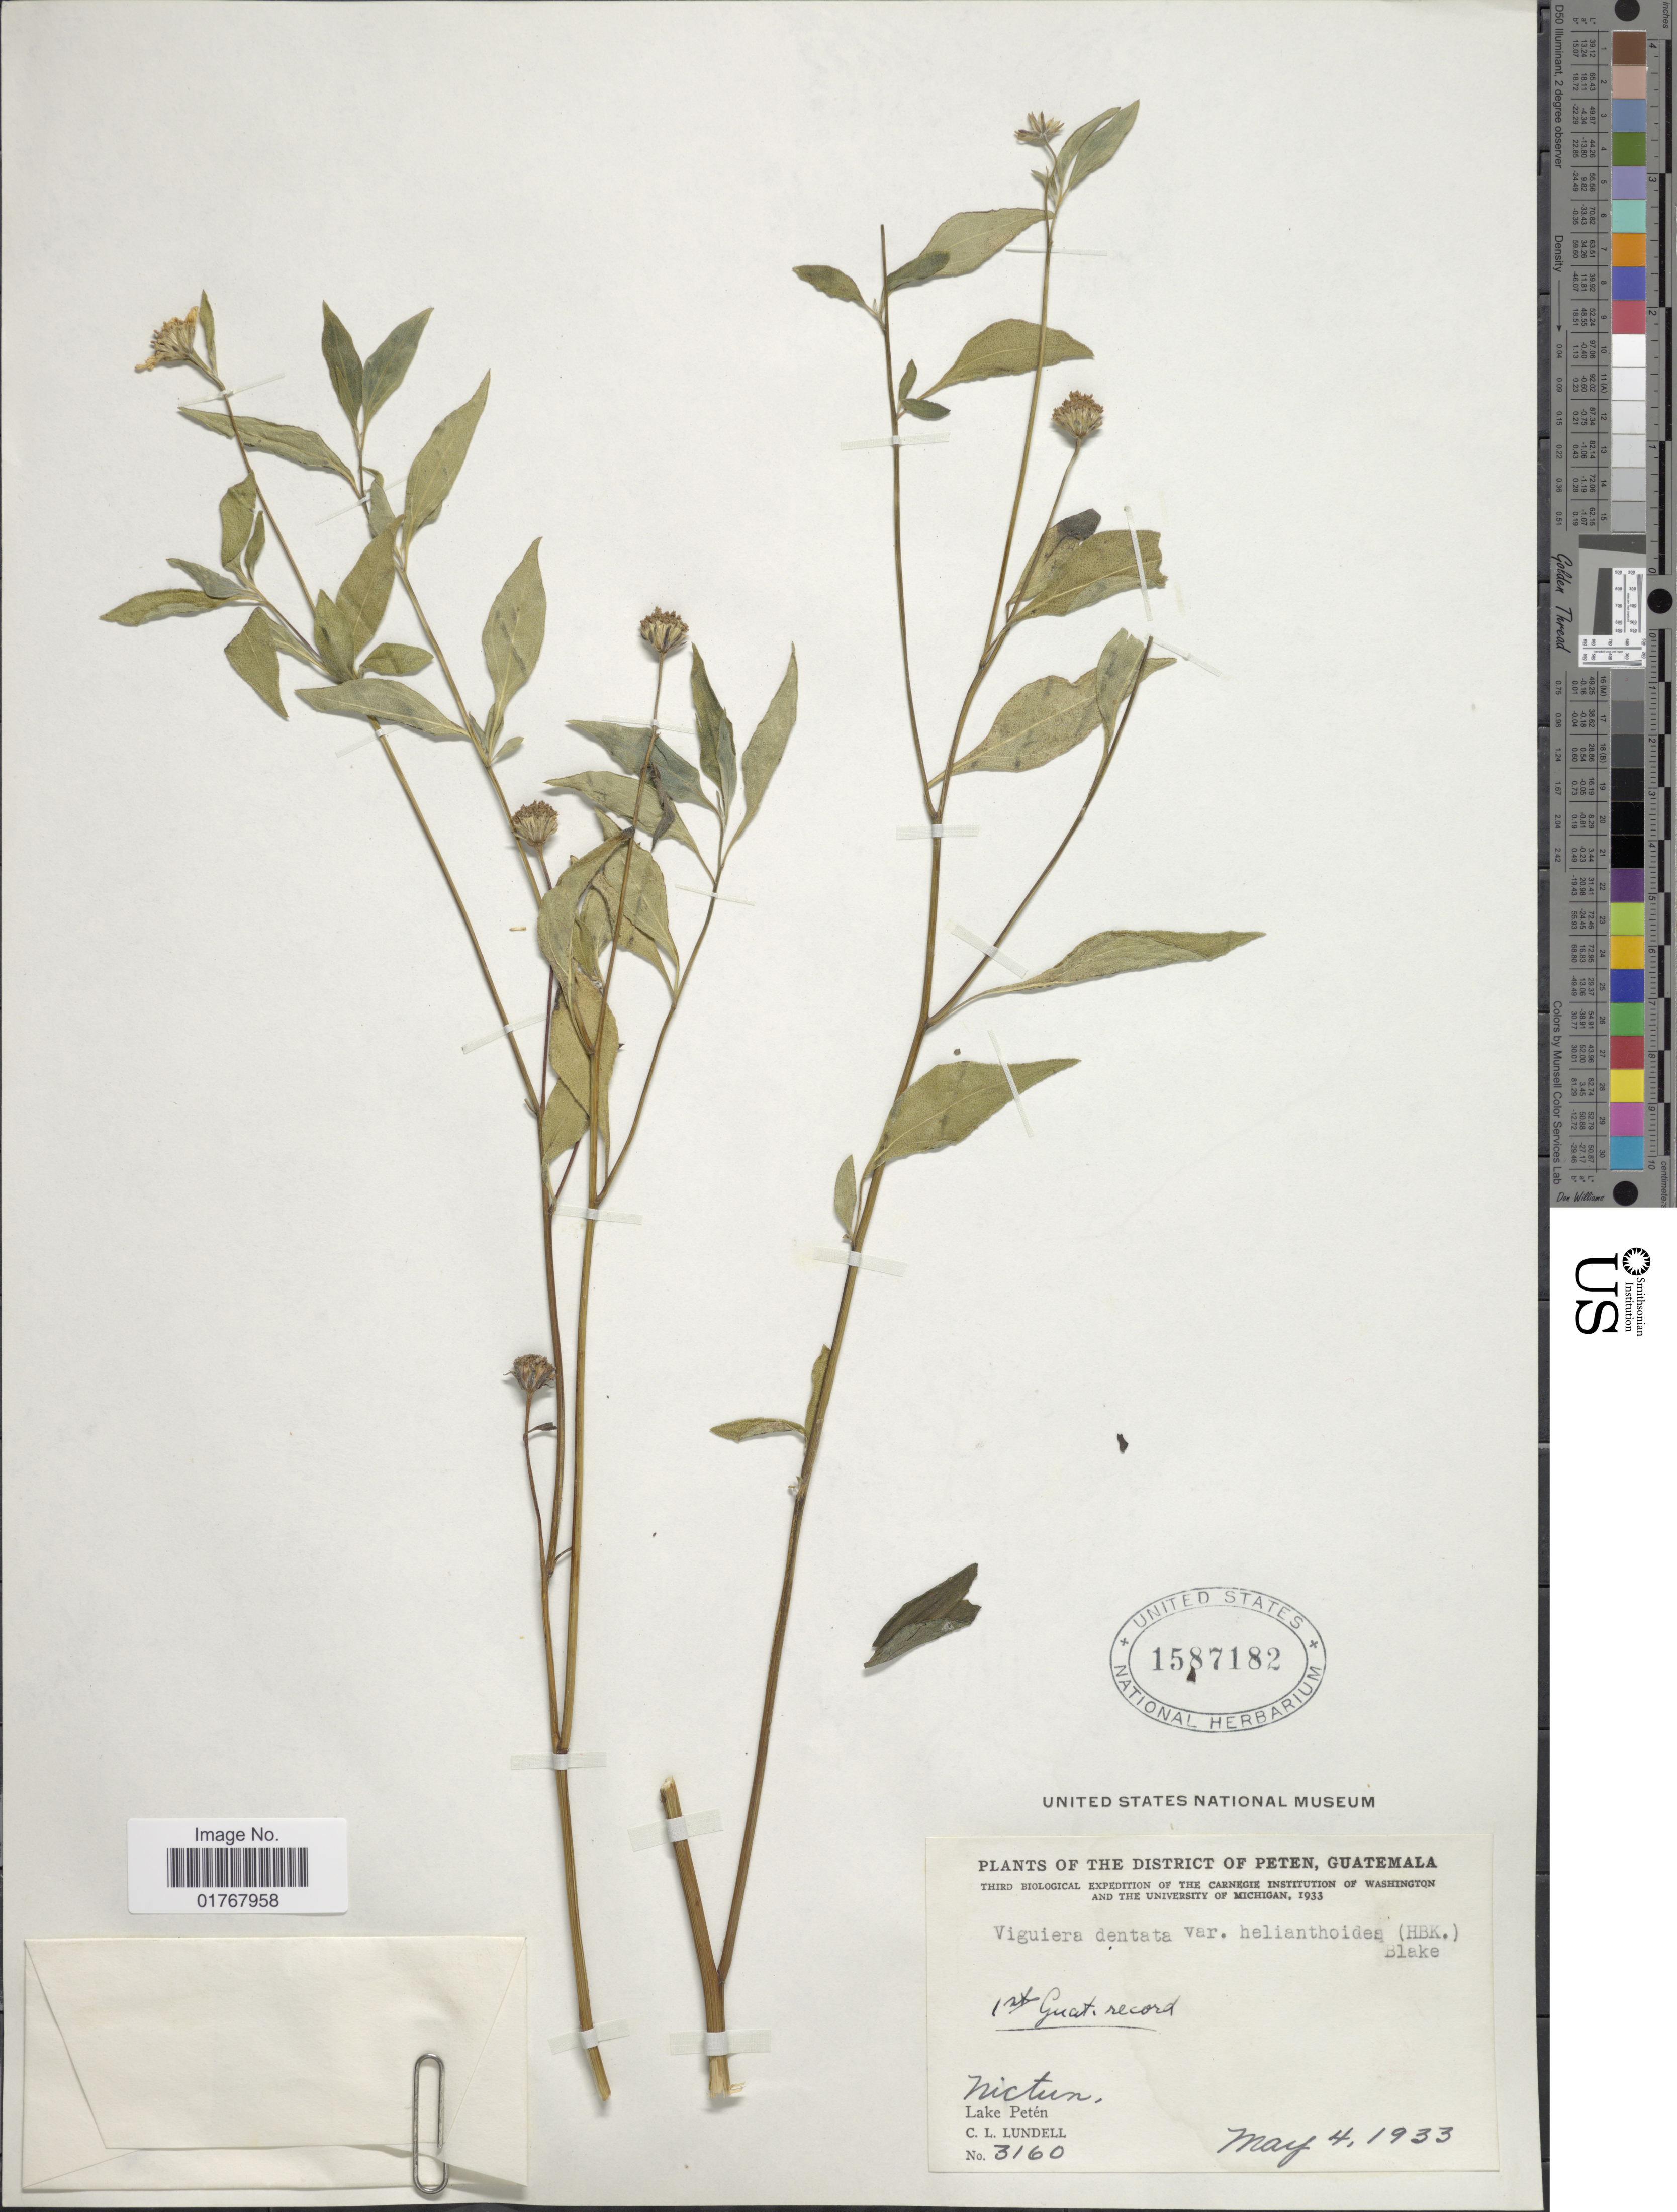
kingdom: Plantae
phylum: Tracheophyta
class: Magnoliopsida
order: Asterales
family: Asteraceae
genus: Viguiera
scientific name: Viguiera dentata var. helianthoides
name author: (Kunth) Blake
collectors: C. L. Lundell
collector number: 3160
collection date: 1933-05-04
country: Guatemala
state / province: El Petén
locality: The District of Peten, Nictun, Lake Petén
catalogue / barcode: US 1587182